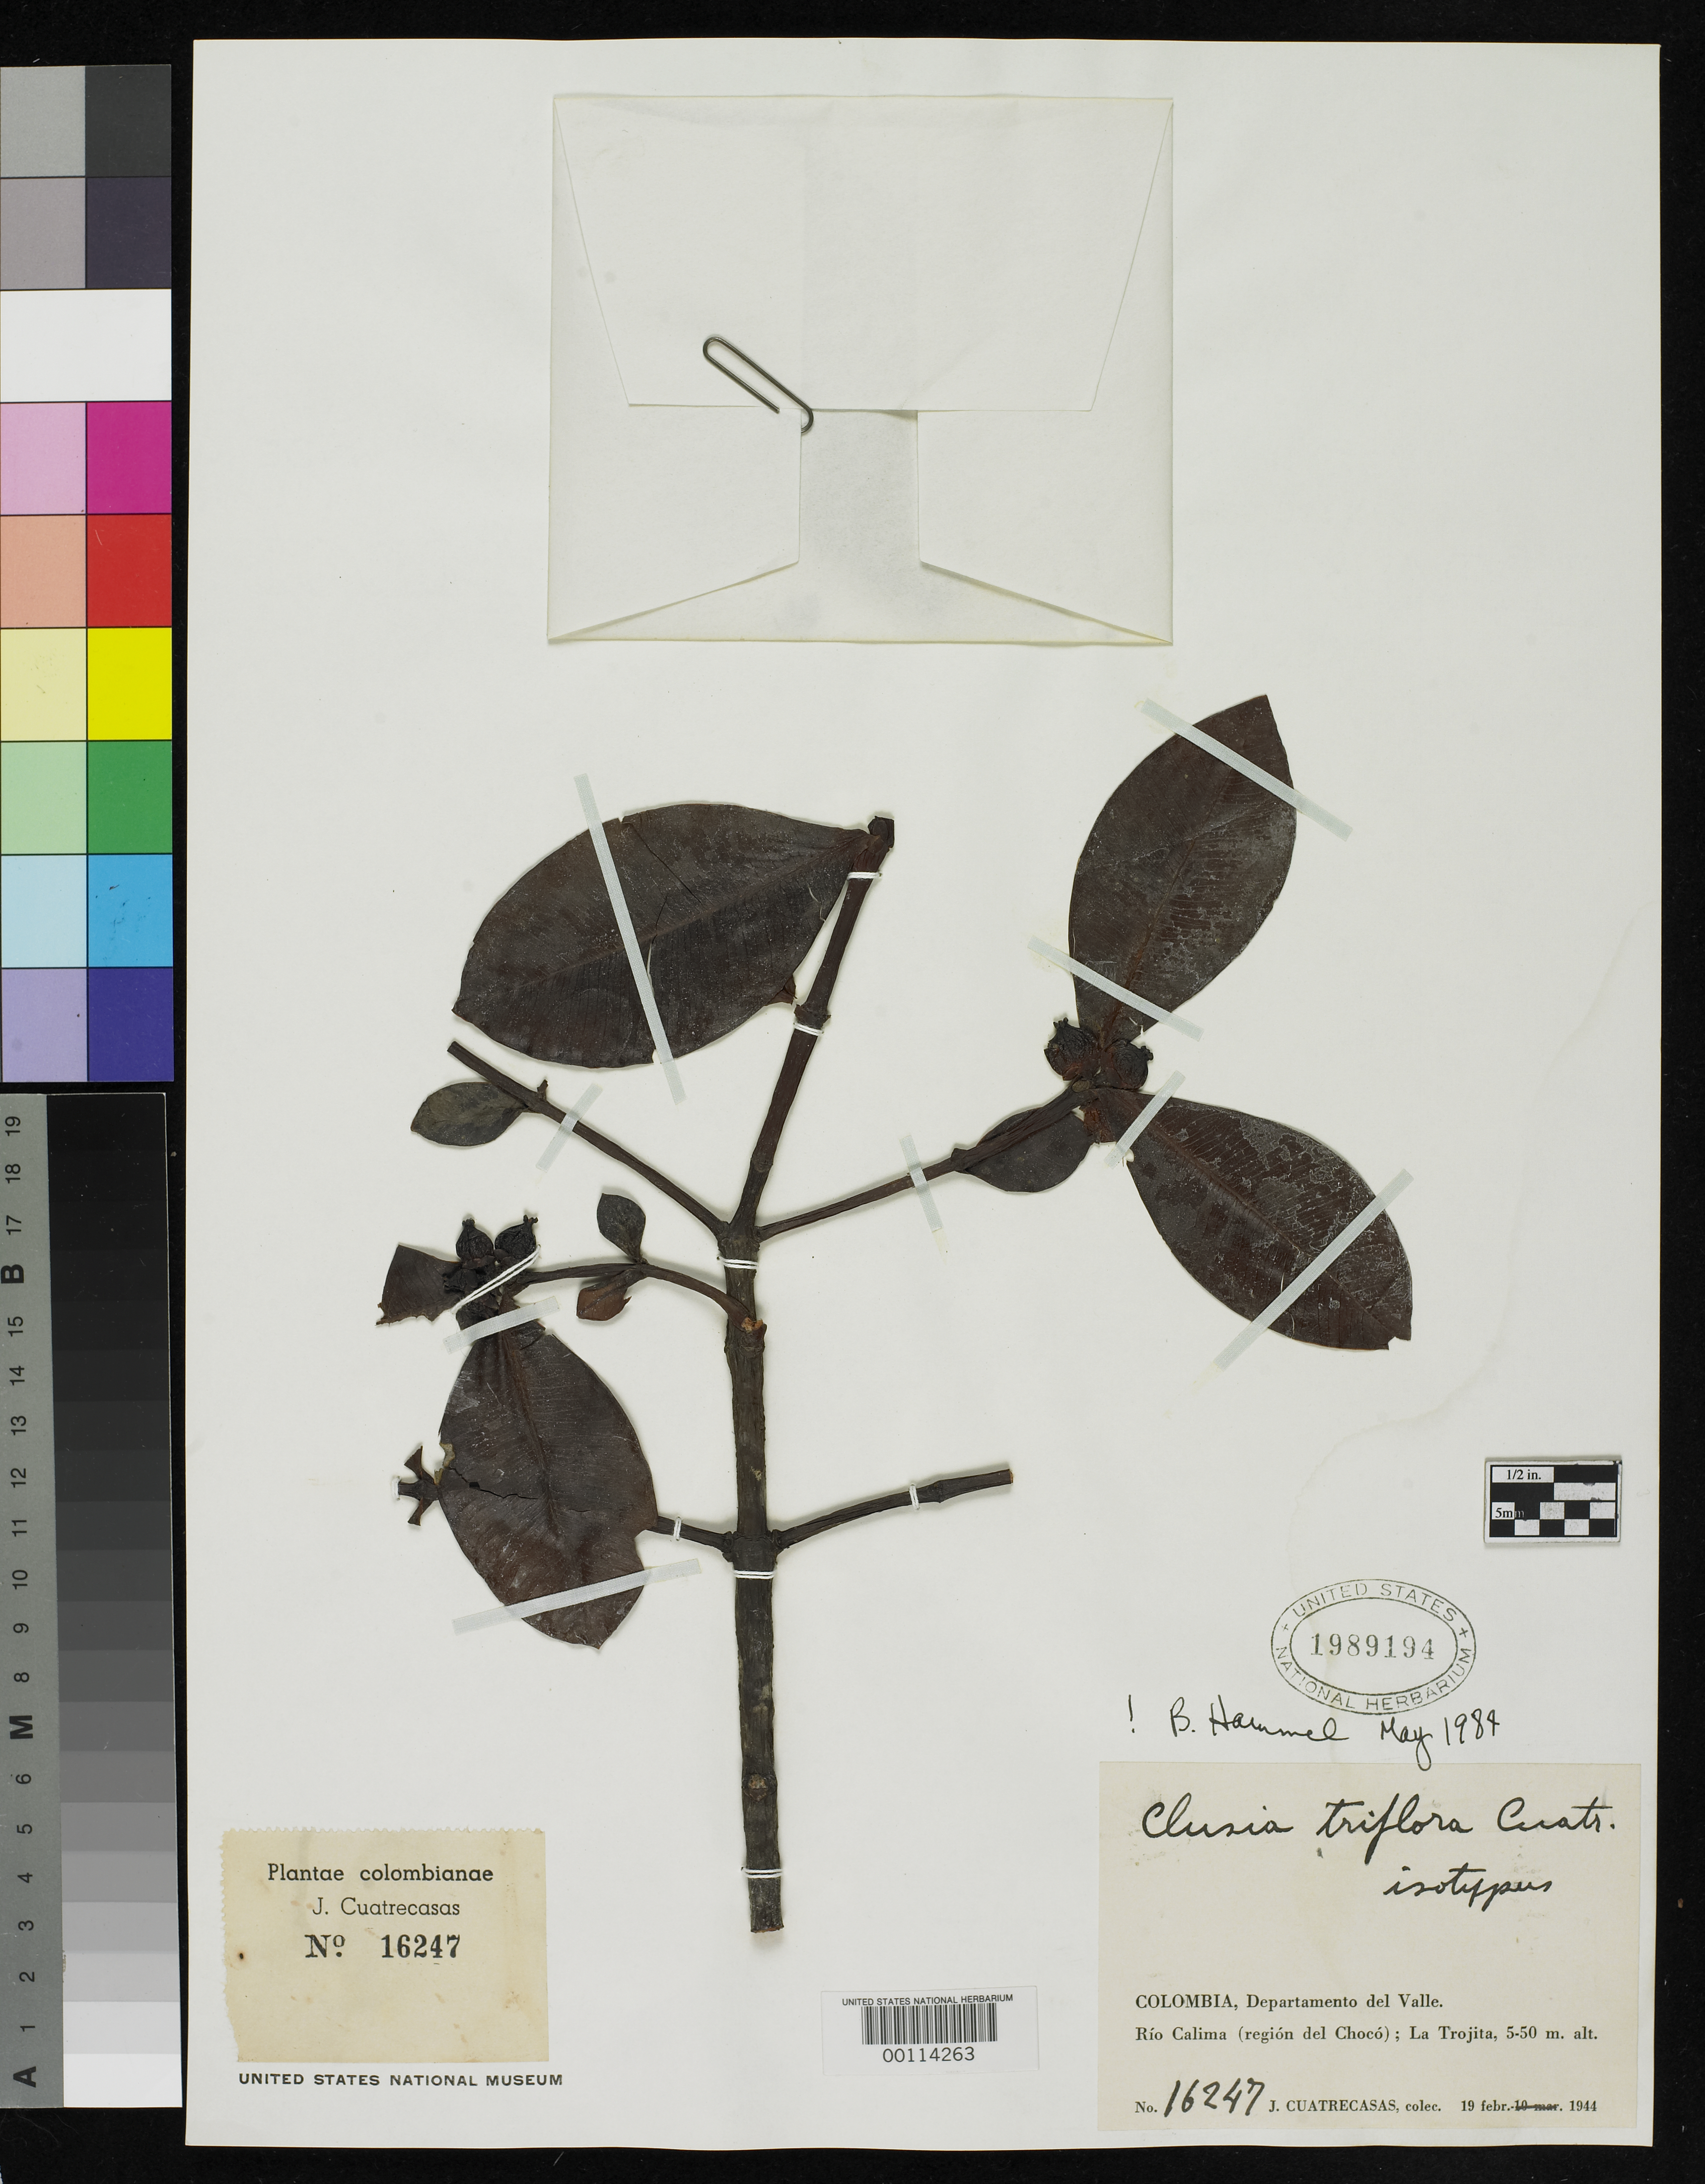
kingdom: Plantae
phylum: Tracheophyta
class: Magnoliopsida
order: Malpighiales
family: Clusiaceae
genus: Clusia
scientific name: Clusia triflora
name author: Cuatrec.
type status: Isotype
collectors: J. Cuatrecasas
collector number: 16247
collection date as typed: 19 Feb 1944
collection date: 1944-02-19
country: Colombia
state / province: Valle del Cauca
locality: La Tojita.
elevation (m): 5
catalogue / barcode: US 1989194